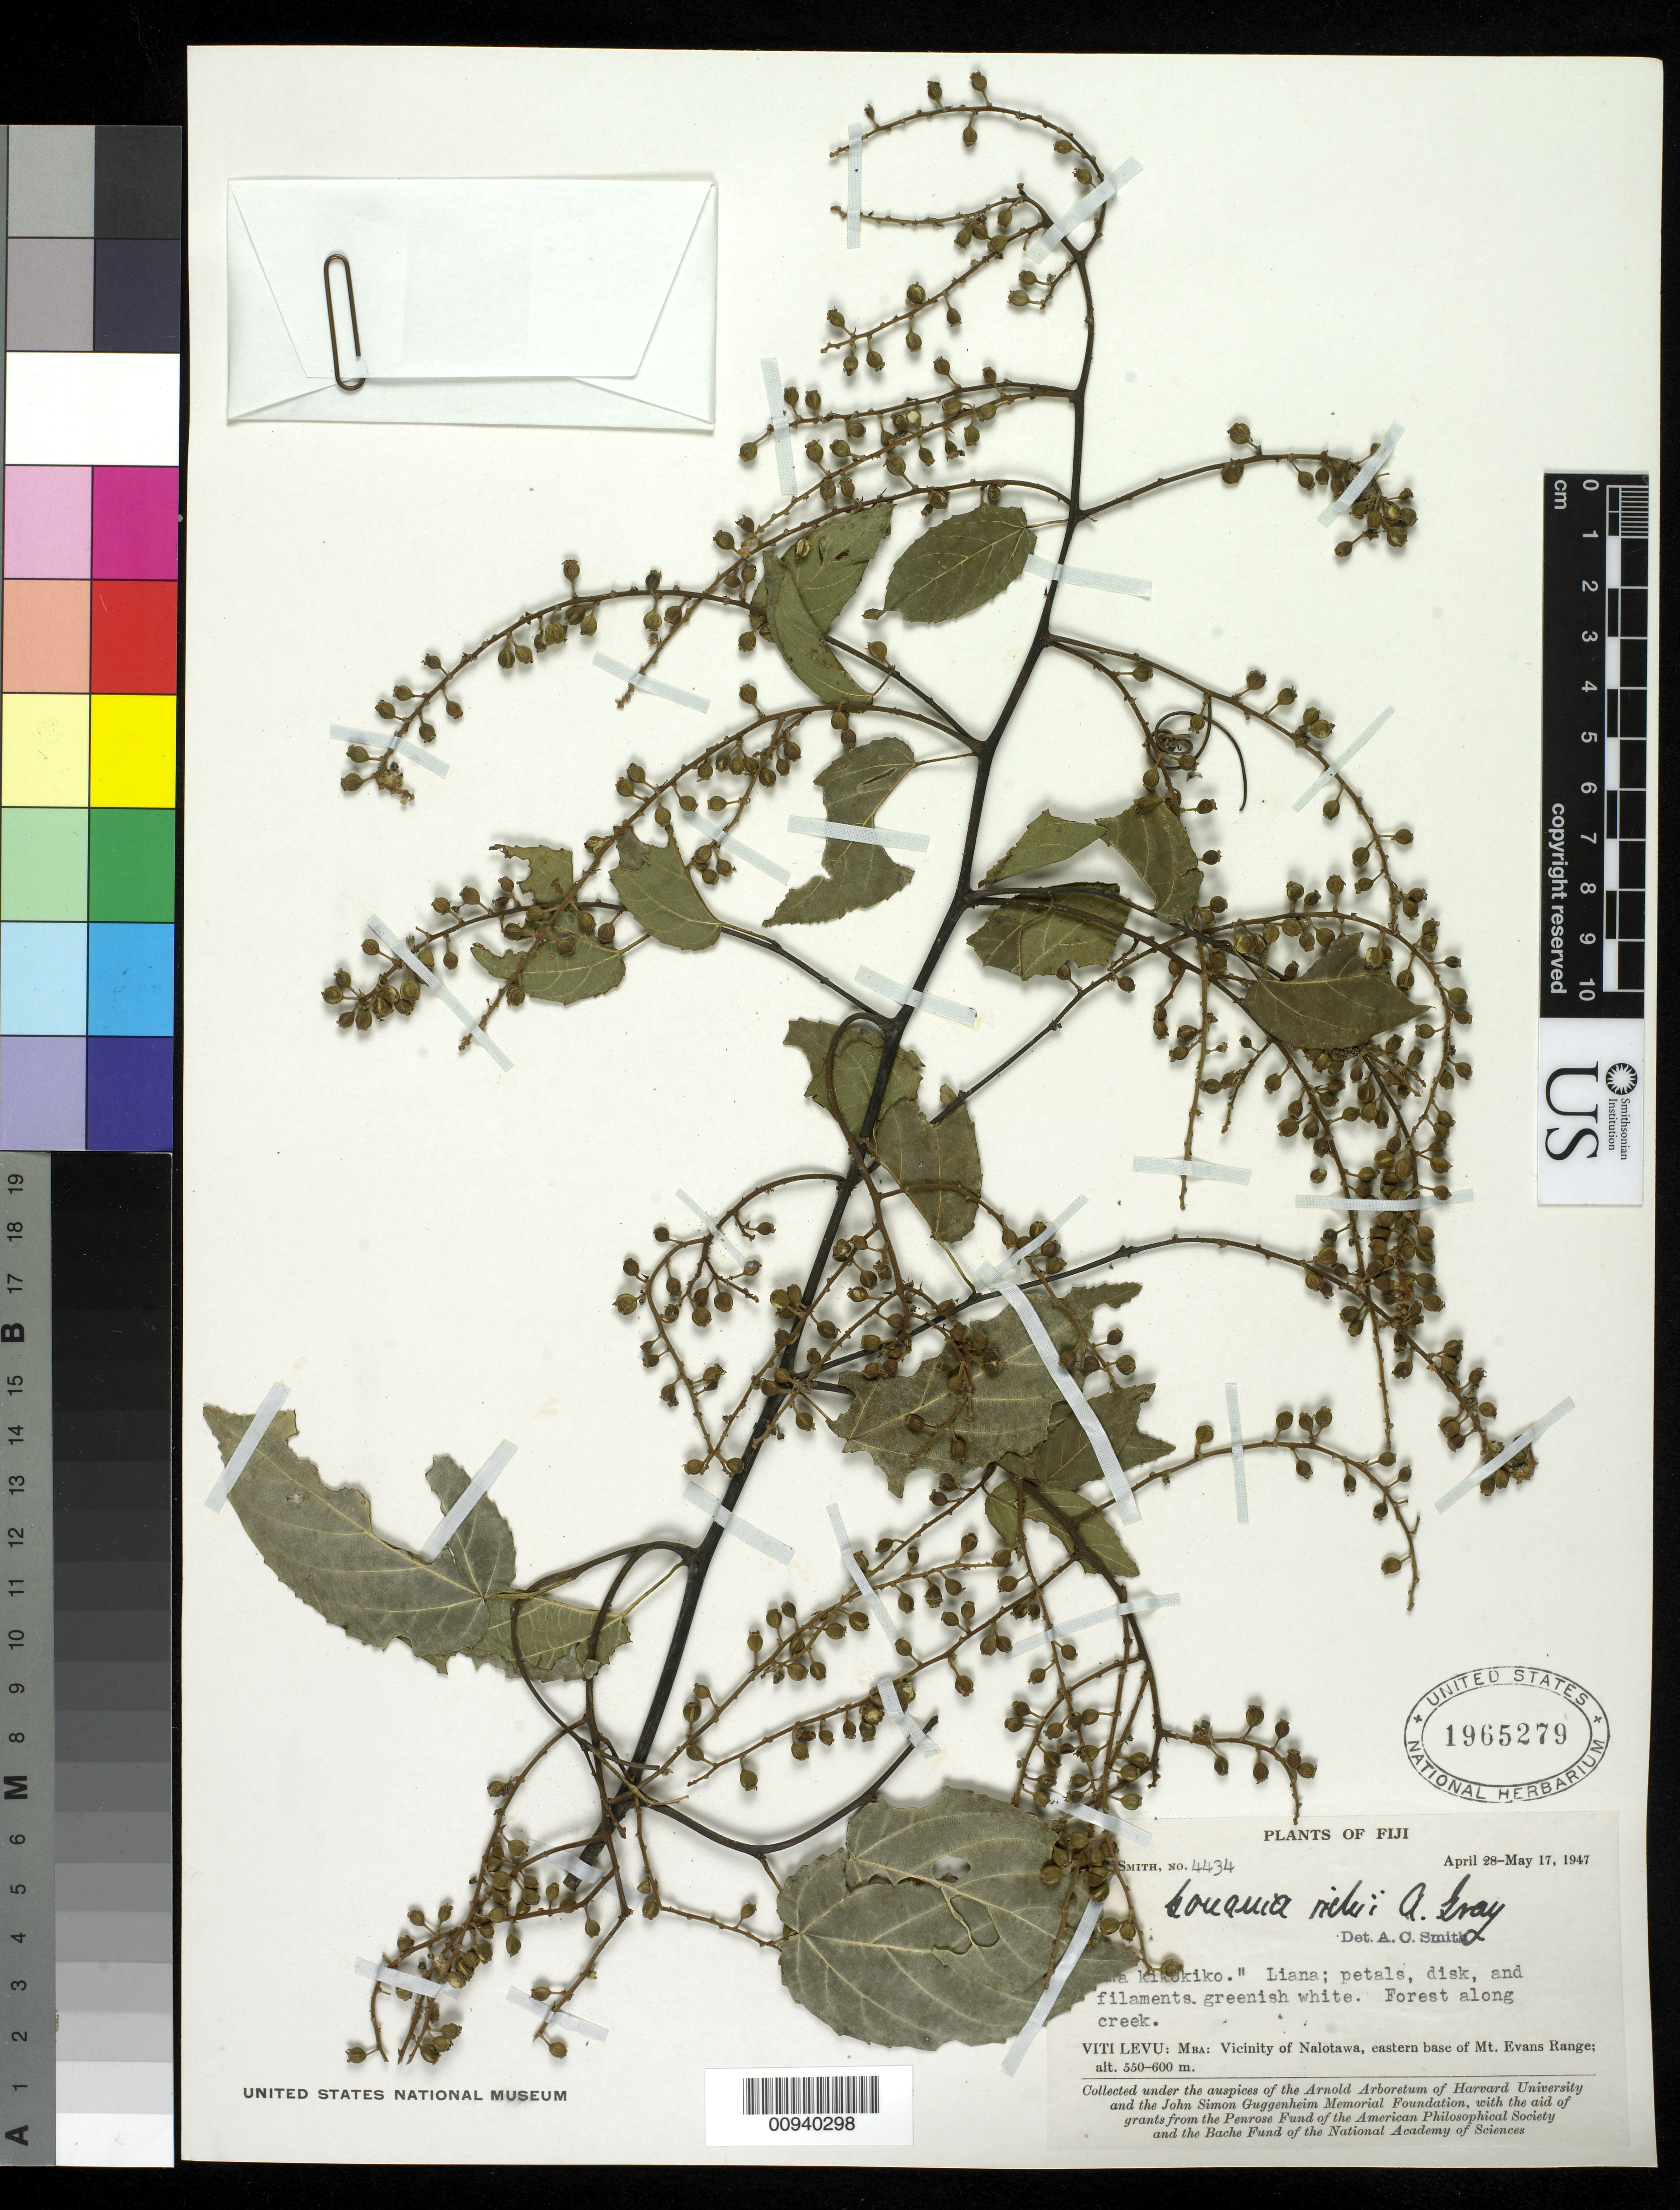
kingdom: Plantae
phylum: Tracheophyta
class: Magnoliopsida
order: Rosales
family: Rhamnaceae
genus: Gouania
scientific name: Gouania richii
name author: A. Gray in Wilkes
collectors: C. A. Smith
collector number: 4434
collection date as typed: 28 Apr 1947 to 17 May 1947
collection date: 1947-04-28/1947-05-17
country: Fiji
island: Viti Levu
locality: Liana, forest along creek.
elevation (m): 550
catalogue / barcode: US 1965279